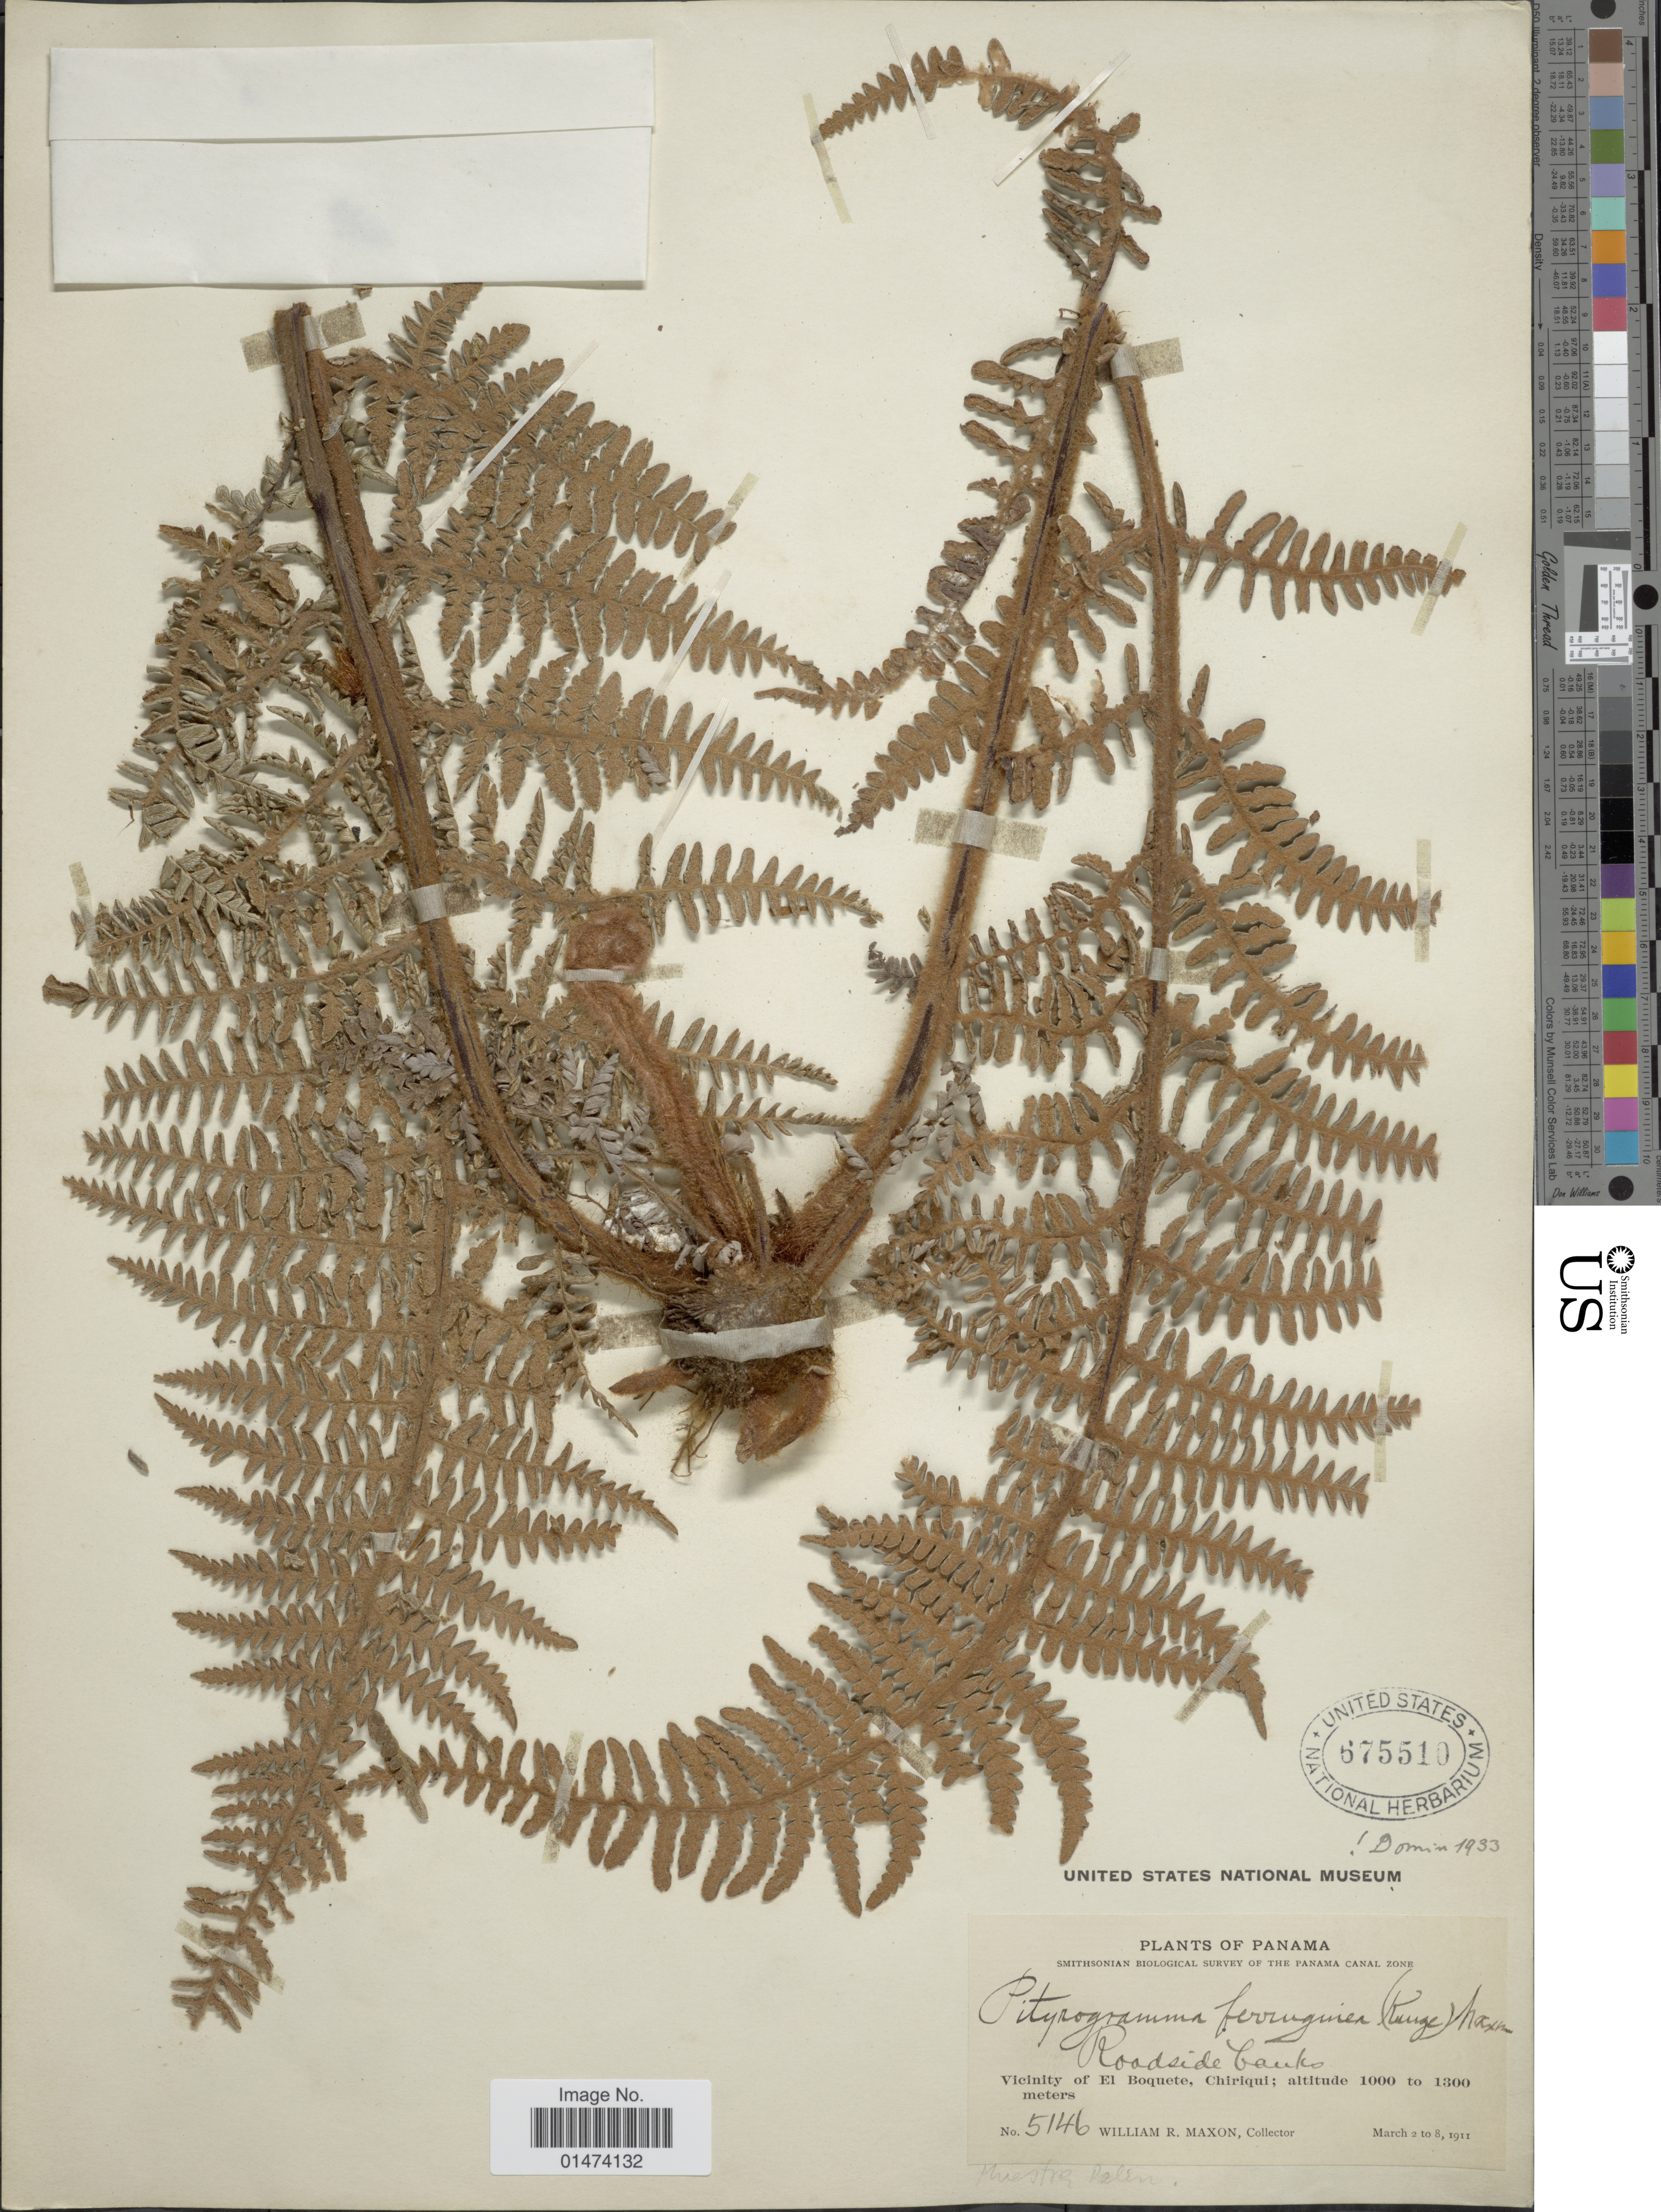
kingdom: Plantae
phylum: Tracheophyta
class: Polypodiopsida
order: Polypodiales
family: Pteridaceae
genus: Pityrogramma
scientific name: Pityrogramma ferruginea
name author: (Kunze) Maxon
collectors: W. R. Maxon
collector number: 5146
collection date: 1911-03-02/1911-03-08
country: Panama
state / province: Chiriqui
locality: Vicinity of El Boquete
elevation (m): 1000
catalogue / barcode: US 675510